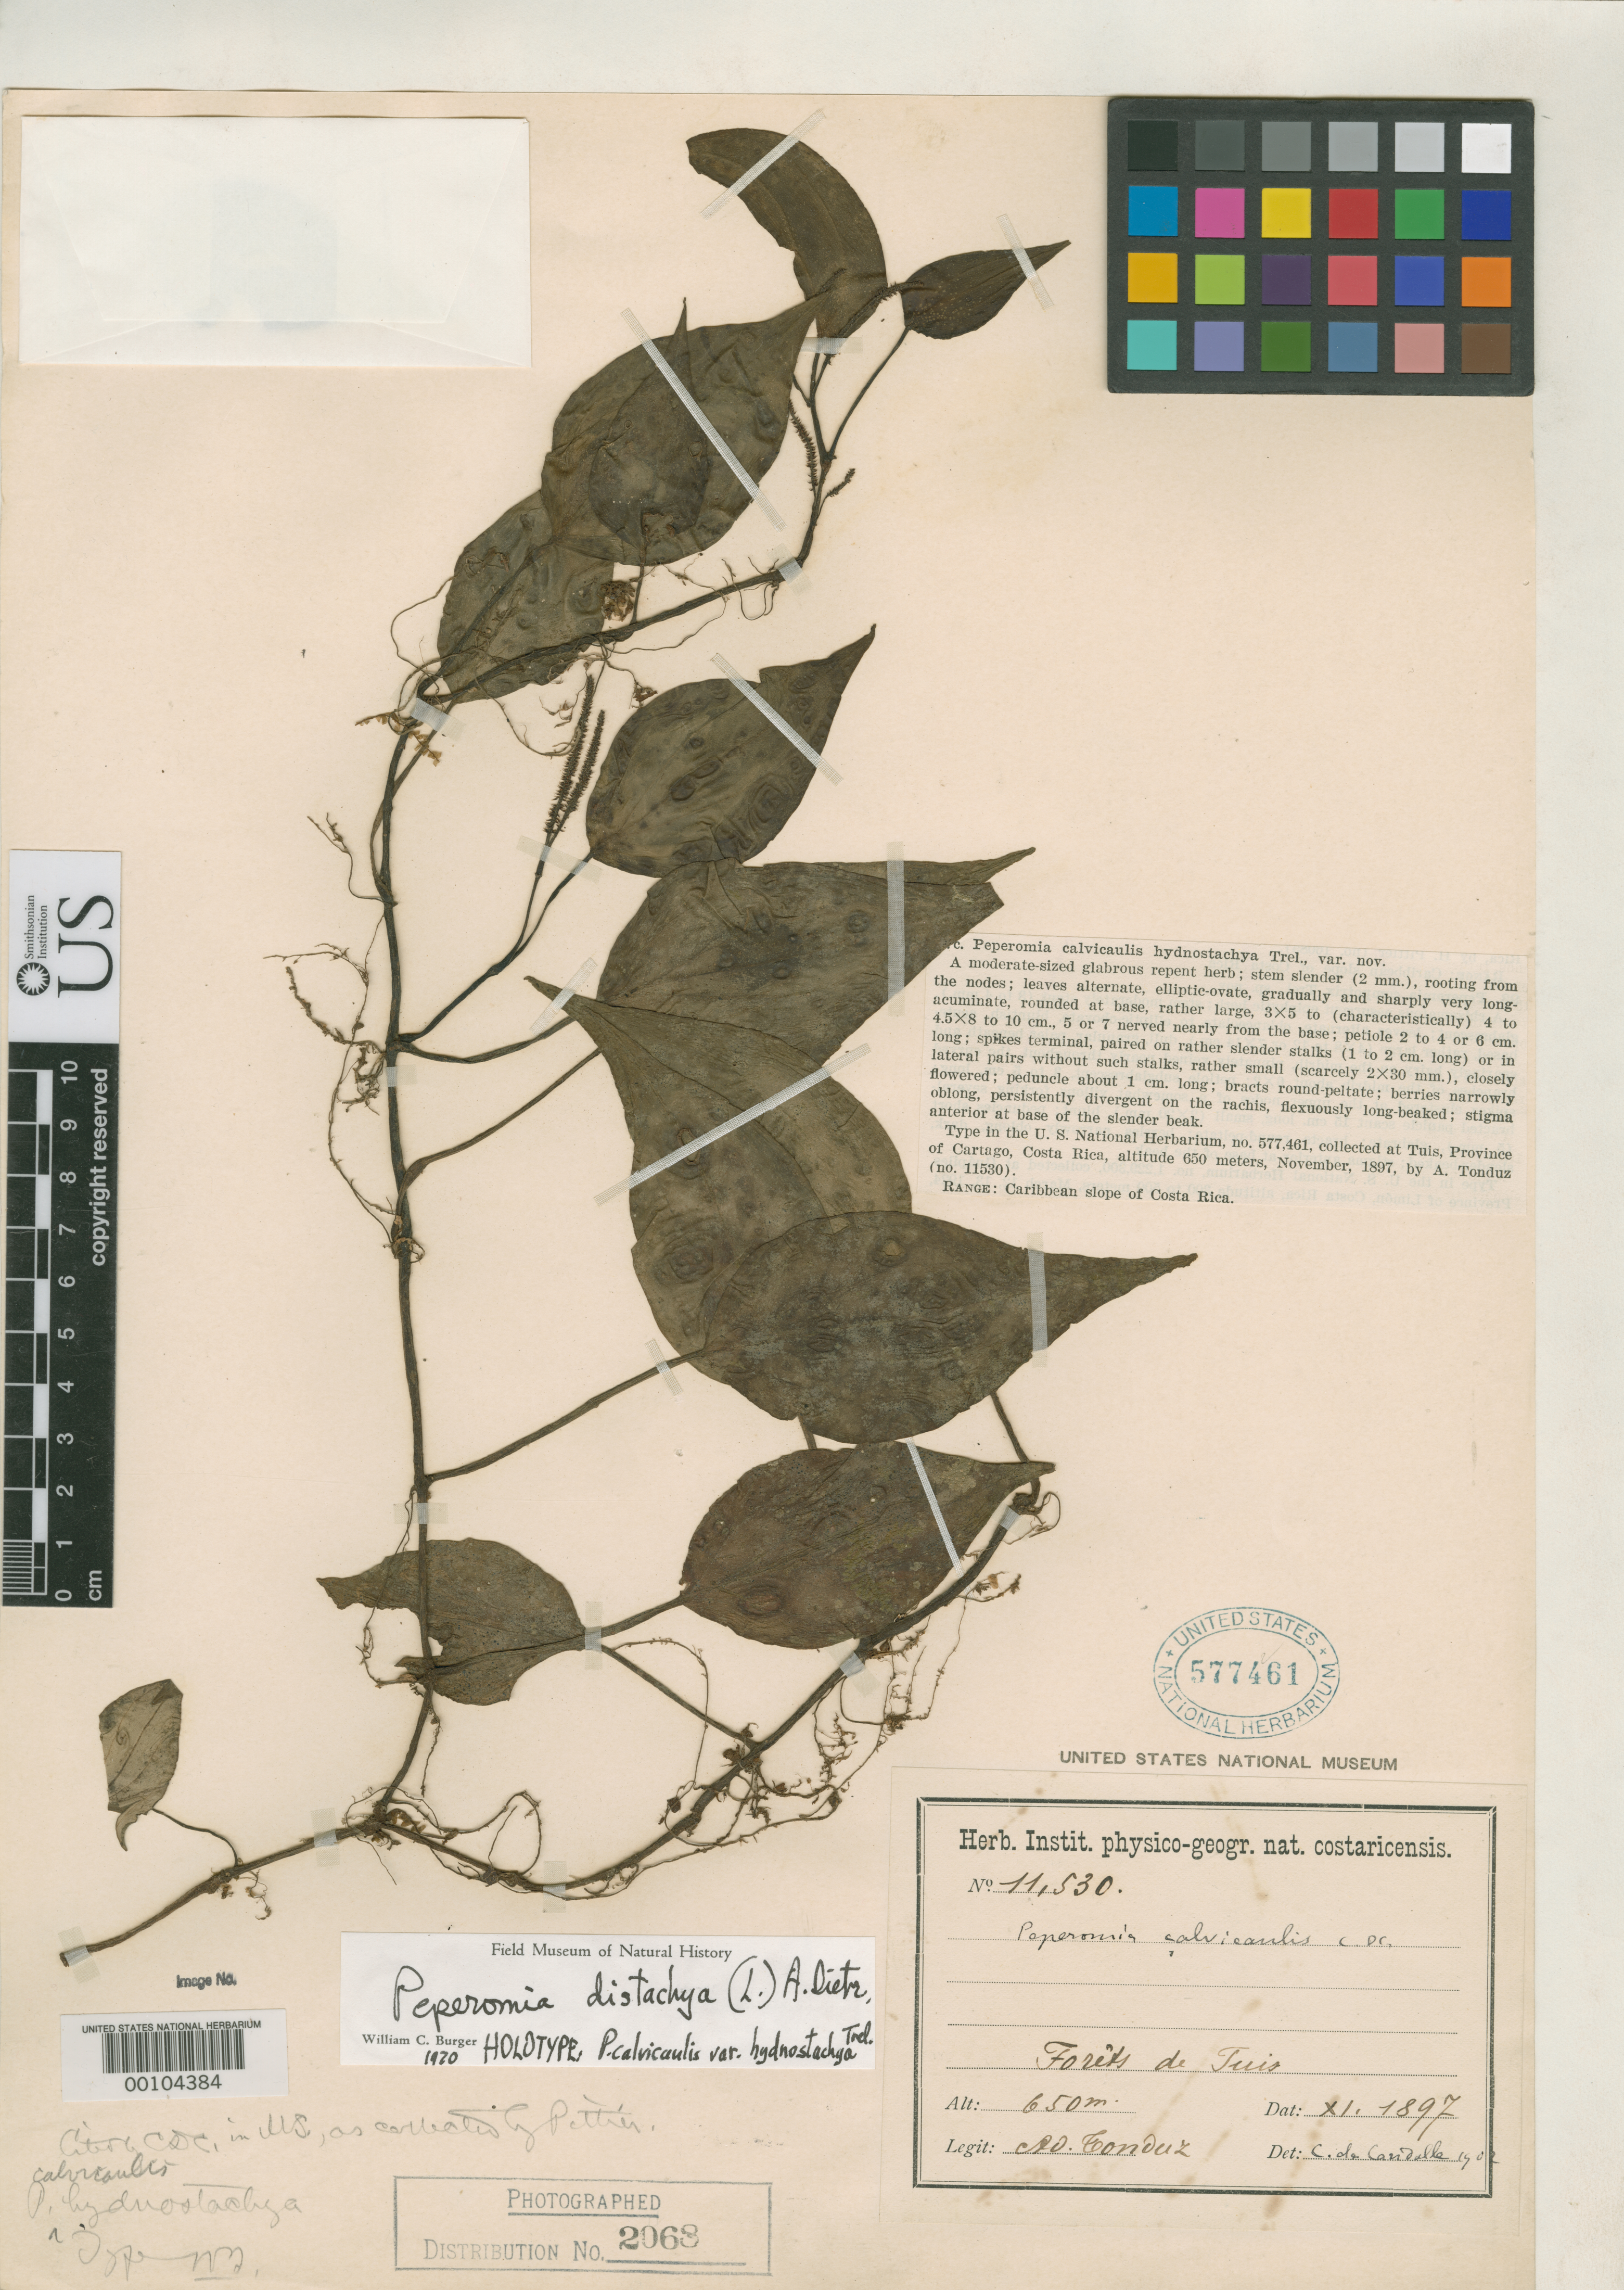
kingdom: Plantae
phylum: Tracheophyta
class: Magnoliopsida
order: Piperales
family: Piperaceae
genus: Peperomia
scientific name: Peperomia calvicaulis var. hydnostachya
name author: Trel.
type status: Holotype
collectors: A. Tonduz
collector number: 11530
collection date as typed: Nov 1897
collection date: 1897-11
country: Costa Rica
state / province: Cartago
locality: Tuis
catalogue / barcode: US 577461